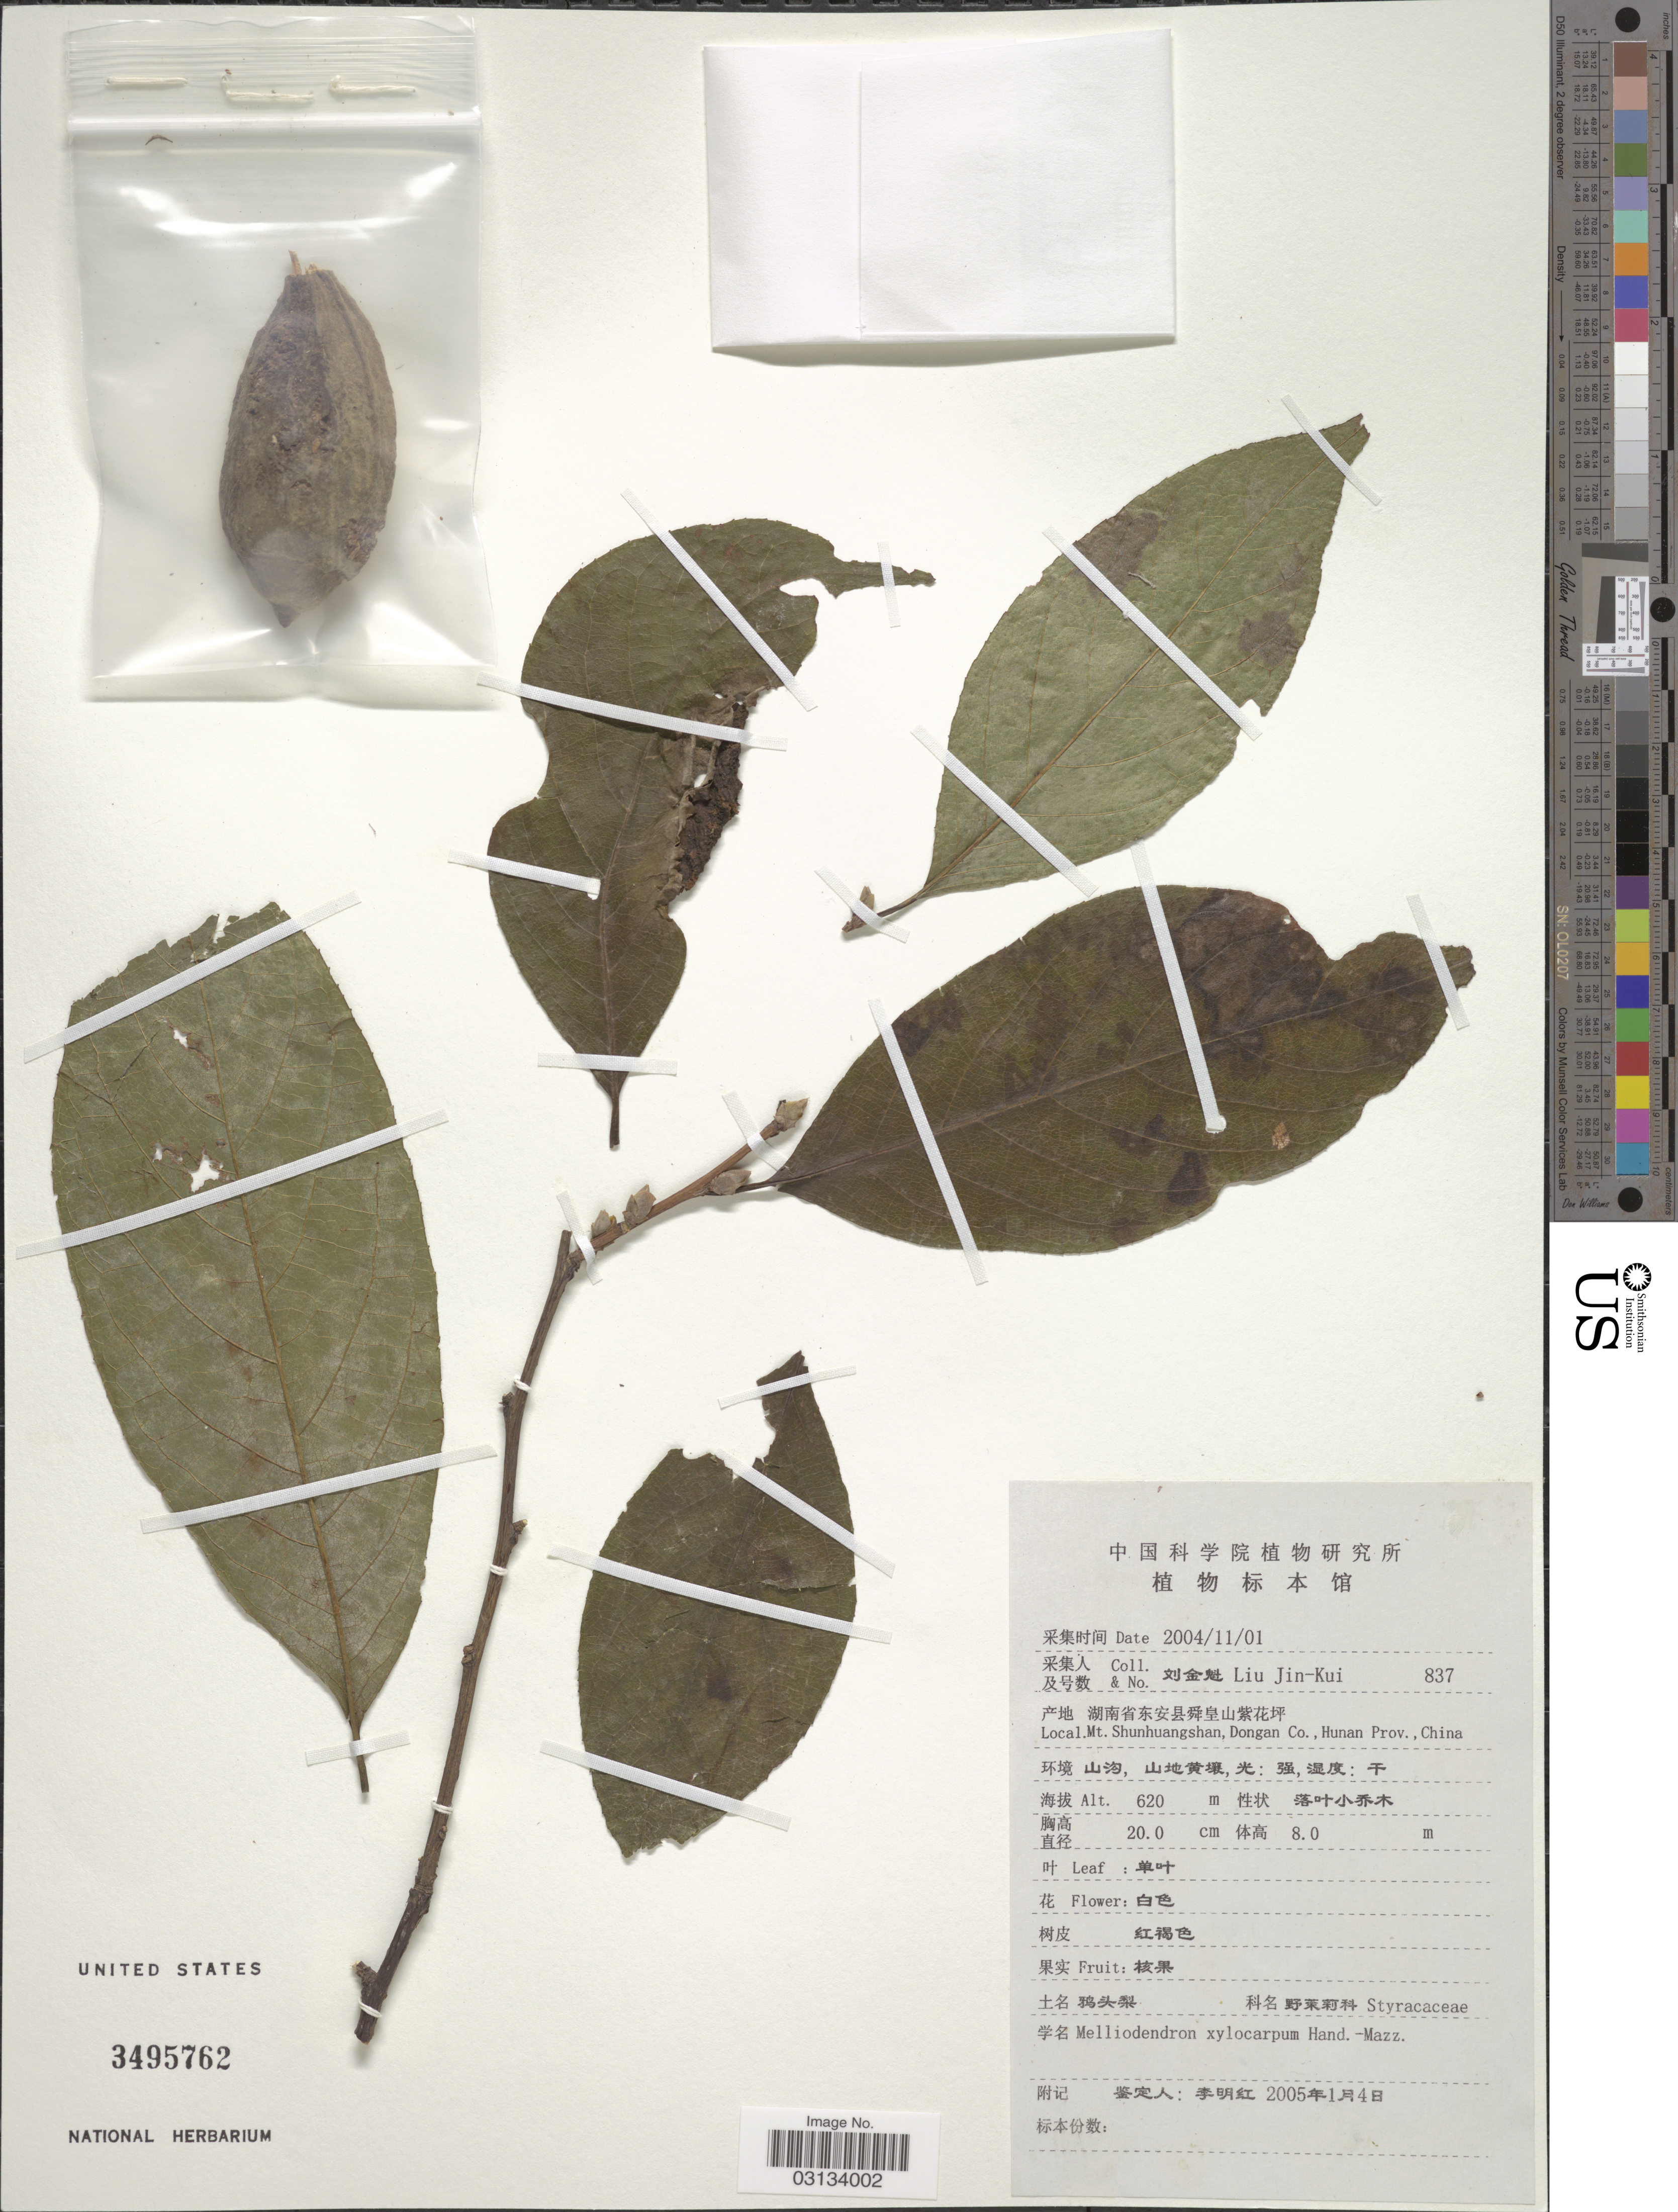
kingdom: Plantae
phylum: Tracheophyta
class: Magnoliopsida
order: Ericales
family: Styracaceae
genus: Melliodendron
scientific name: Melliodendron xylocarpum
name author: Hand.-Mazz.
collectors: Liu Jin-Kui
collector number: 837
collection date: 2004-11-01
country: China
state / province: Hunan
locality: Mt. Shunhuangshan, Dongan Co.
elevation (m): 620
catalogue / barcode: US 3495762